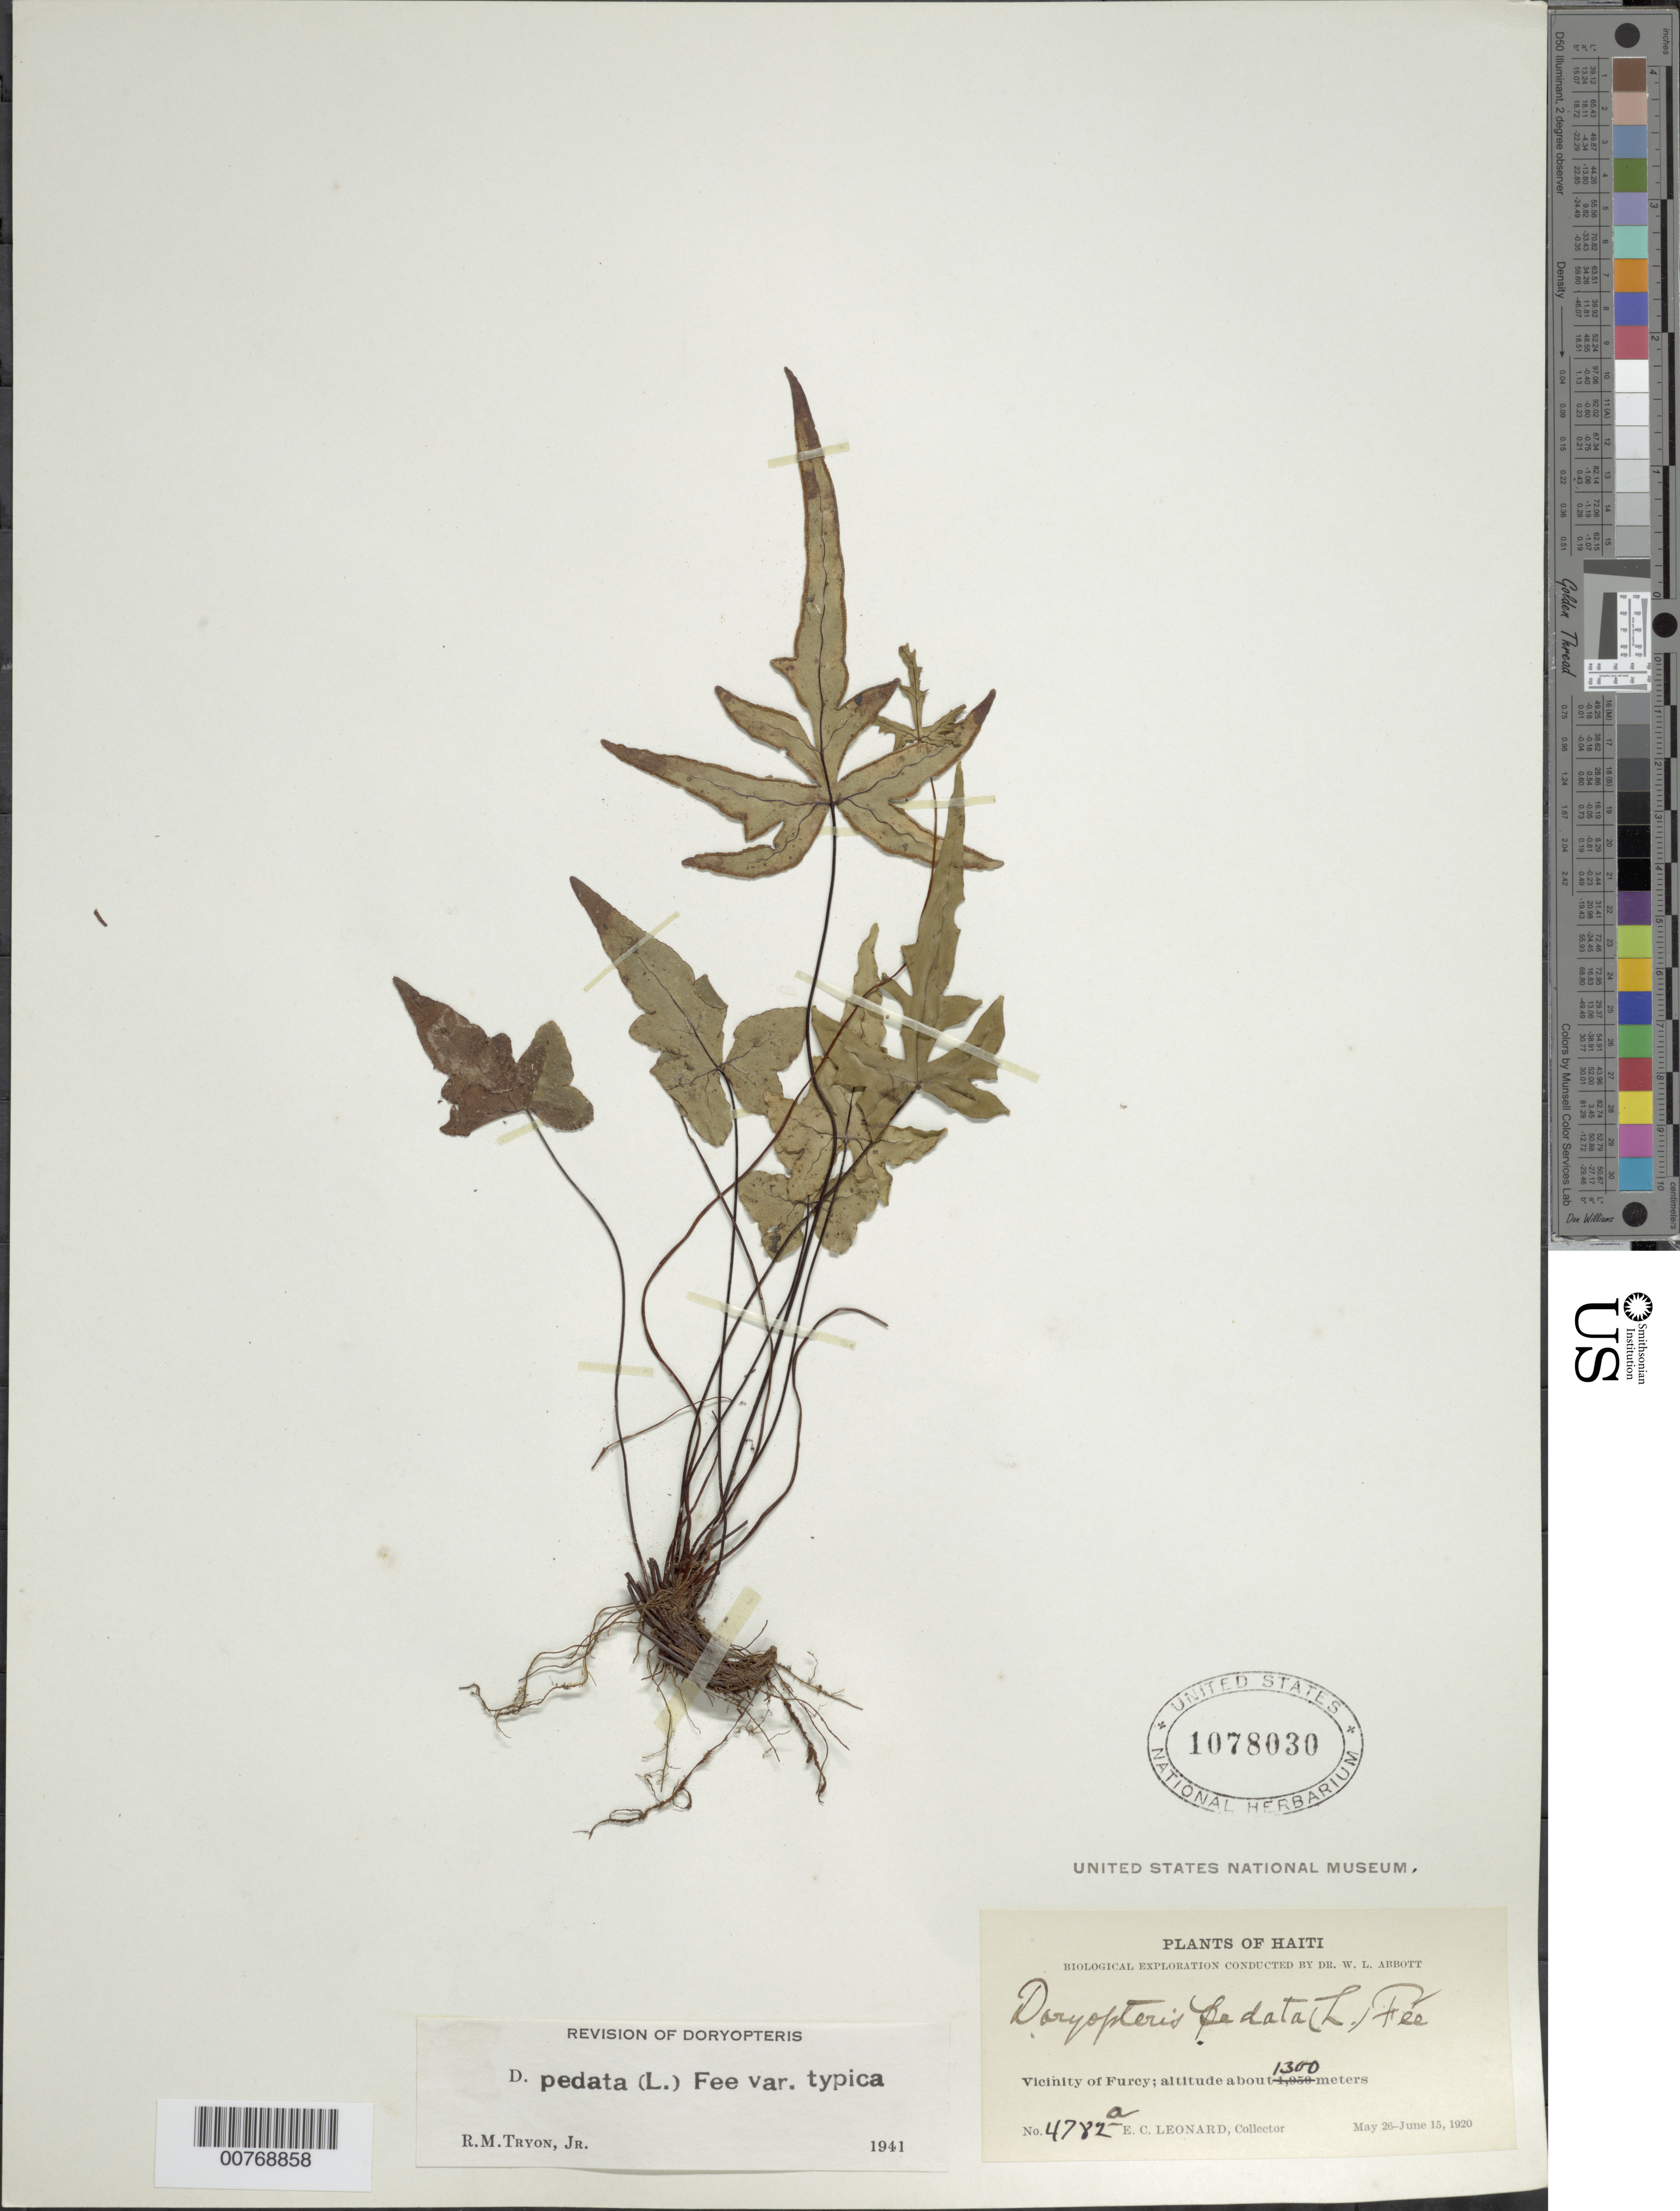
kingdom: Plantae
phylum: Tracheophyta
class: Polypodiopsida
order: Polypodiales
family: Pteridaceae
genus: Doryopteris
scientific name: Doryopteris pedata var. typica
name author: (L.) Fée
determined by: Tryon, Rolla M., Jr.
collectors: E. C. Leonard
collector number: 4782a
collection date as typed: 26 May 1920 15 Jun 1920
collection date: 1920-05-26/1920-06-15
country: Haiti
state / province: Ouest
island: Hispaniola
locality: Vicinity of Furcy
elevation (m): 1300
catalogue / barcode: US 1078030